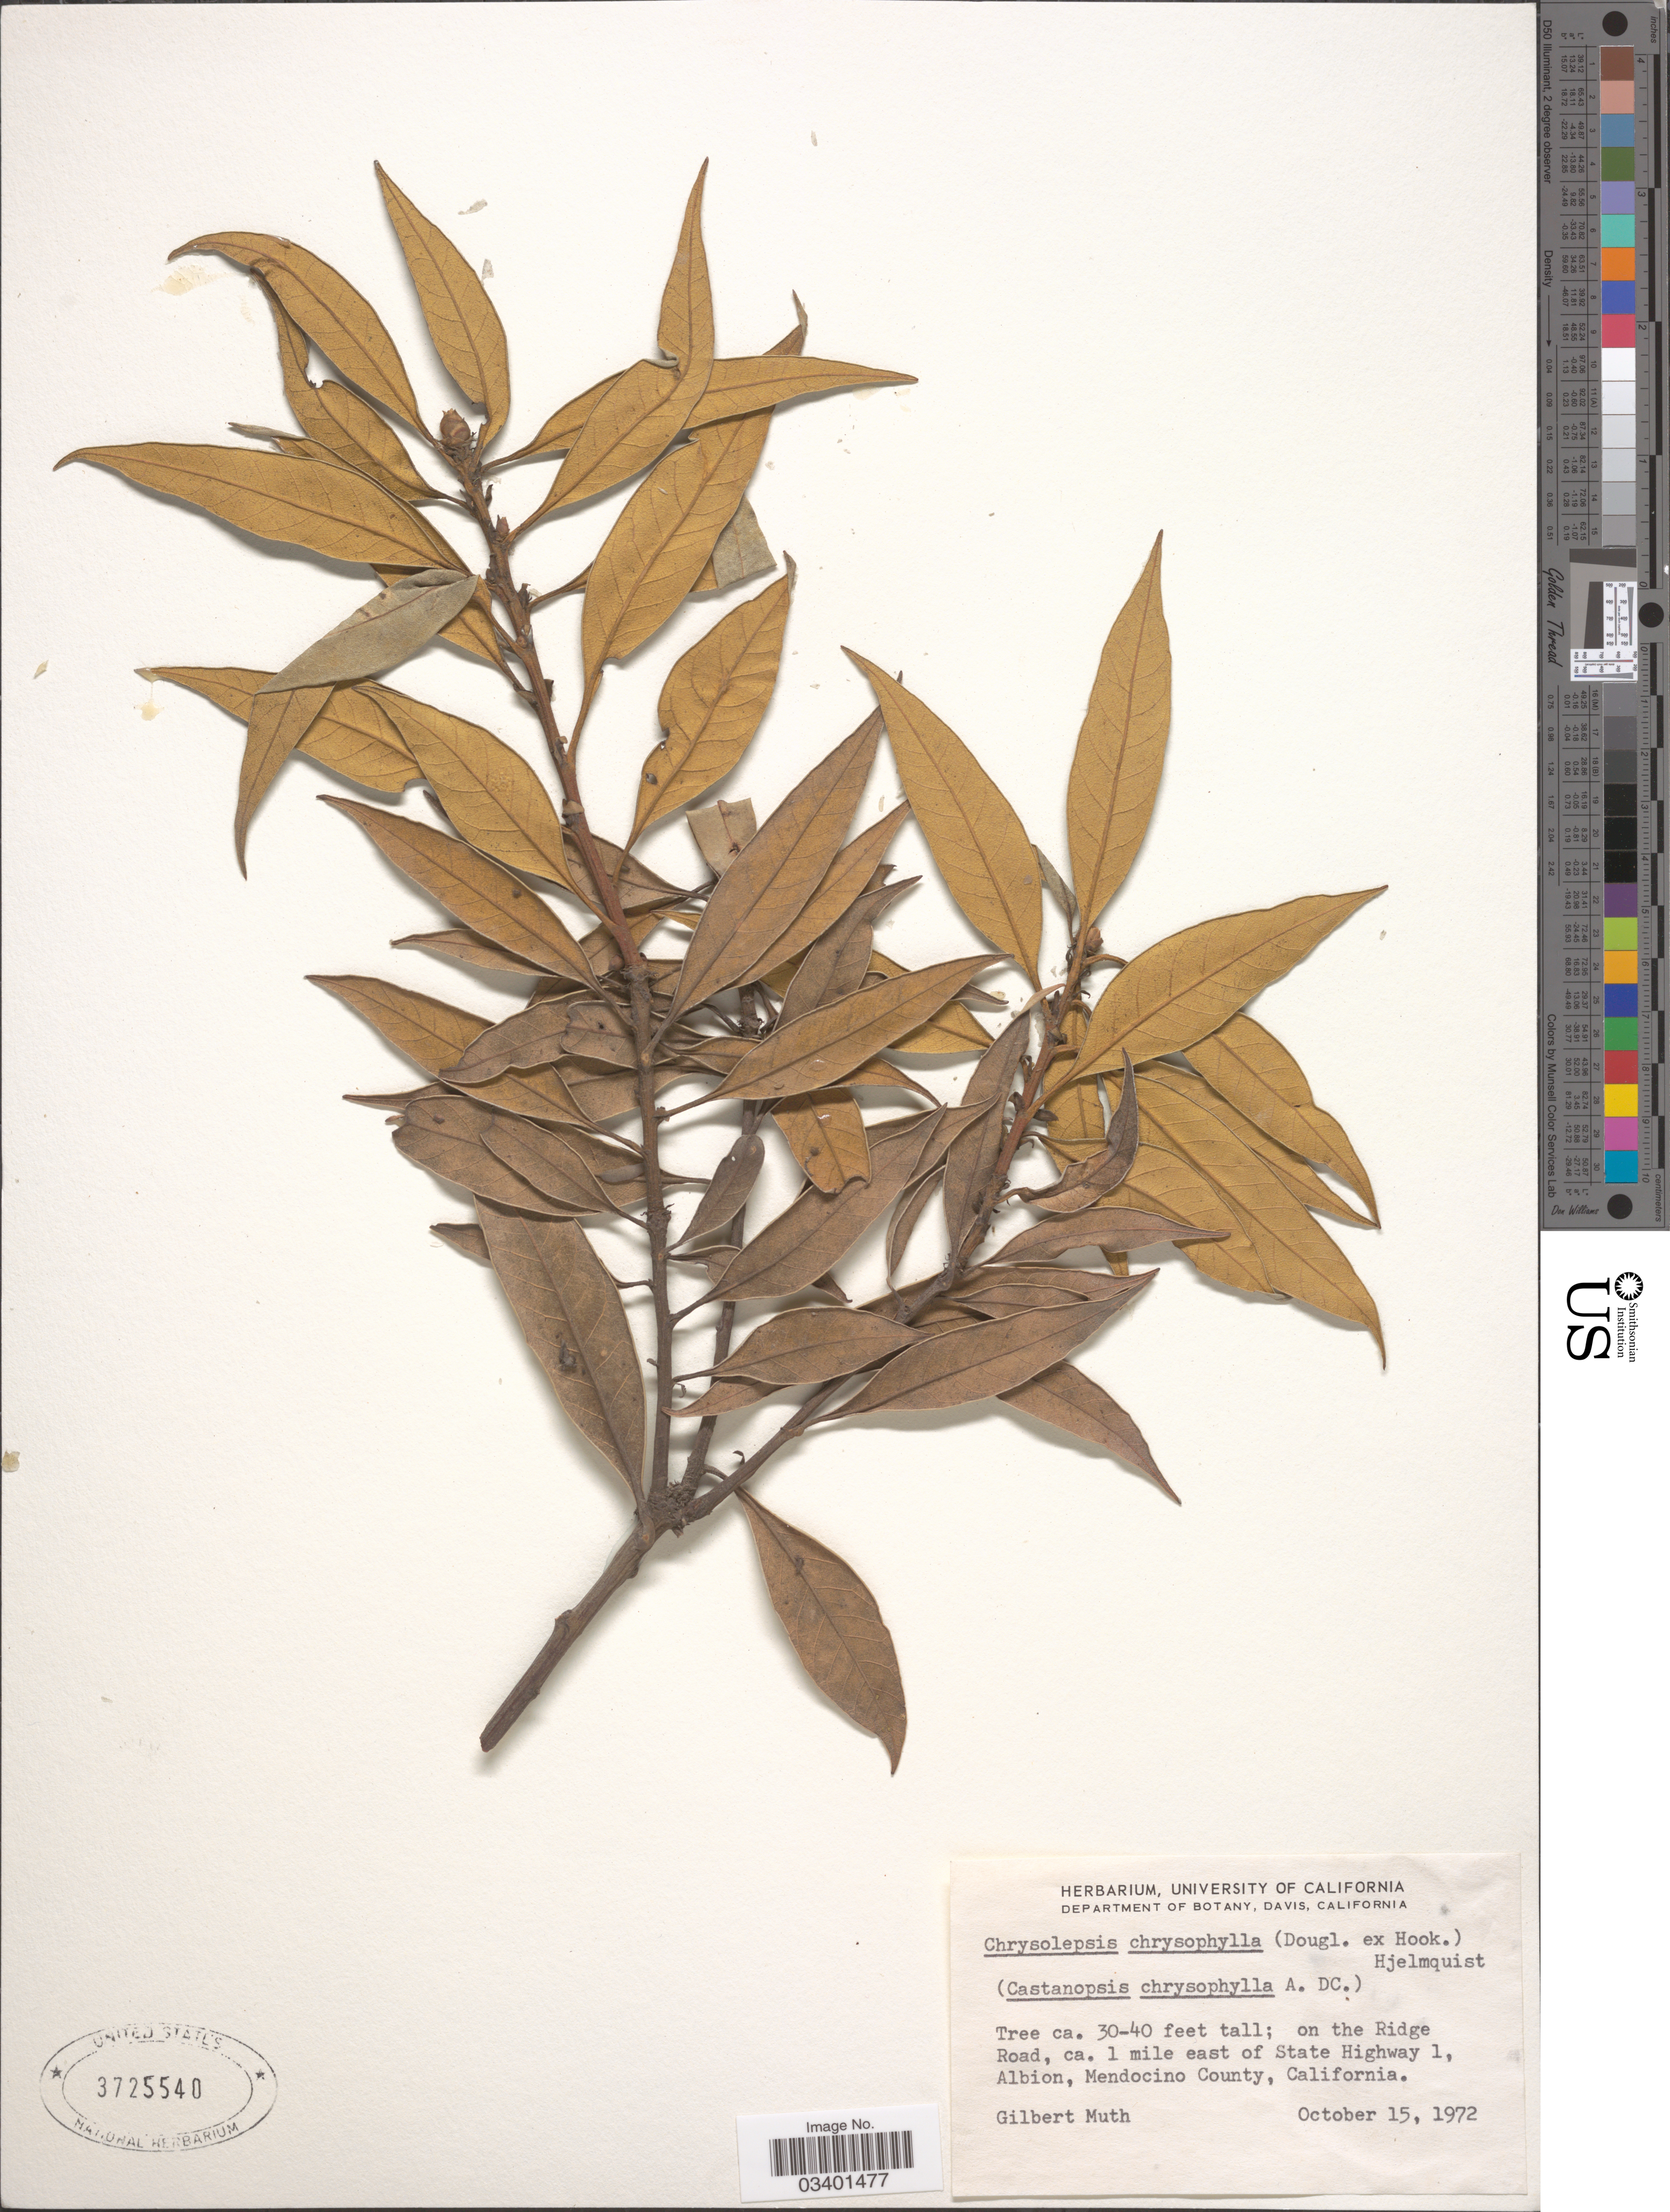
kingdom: Plantae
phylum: Tracheophyta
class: Magnoliopsida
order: Fagales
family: Fagaceae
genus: Chrysolepis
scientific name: Chrysolepis chrysophylla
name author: (Douglas ex Hook.) Hjelmq.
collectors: G. Muth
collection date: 1972-10-15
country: United States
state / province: California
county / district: Mendocino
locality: On the Ridge Road, ca. 1 mile east of State Highway 1, Albion, Mendocino County.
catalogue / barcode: US 3725540